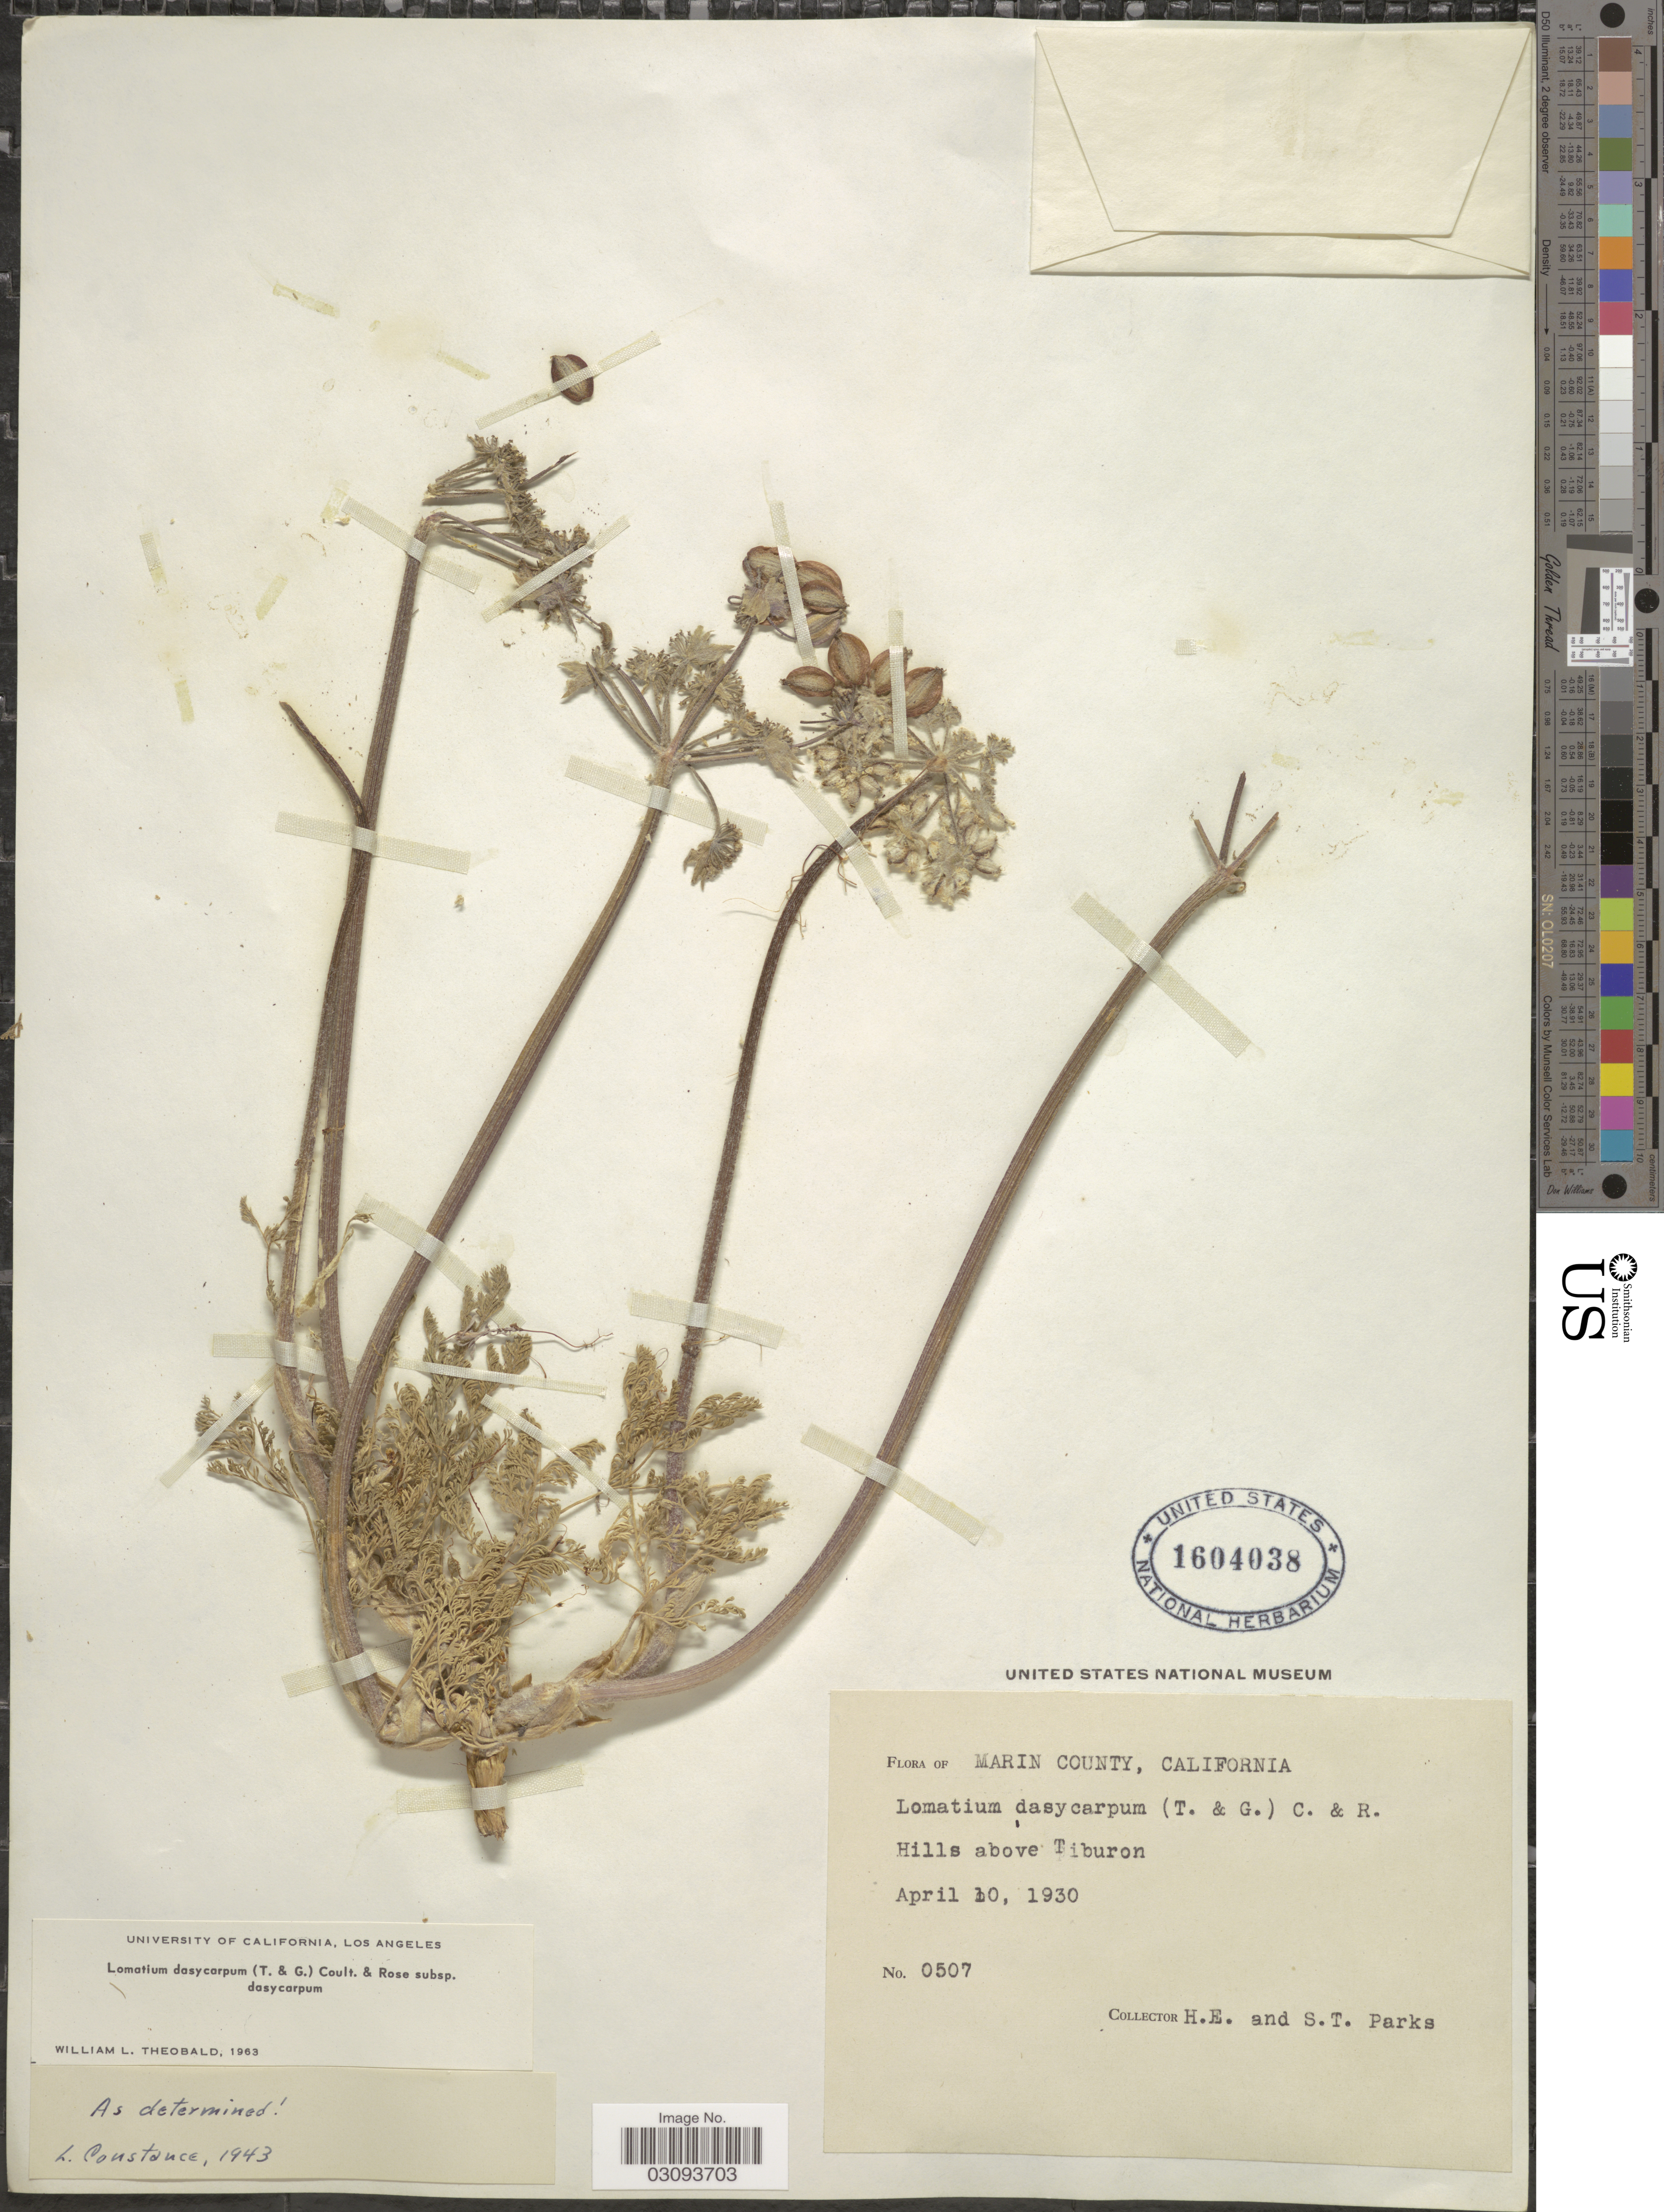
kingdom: Plantae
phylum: Tracheophyta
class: Magnoliopsida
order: Apiales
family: Apiaceae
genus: Lomatium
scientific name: Lomatium dasycarpum subsp. dasycarpum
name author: (Torr.) J.M. Coult. & Rose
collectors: H. E. Parks & S. Parks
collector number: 0507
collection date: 1930-04-10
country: United States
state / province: California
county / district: Marin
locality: Marin County. Hills above Tiburon.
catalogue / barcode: US 1604038